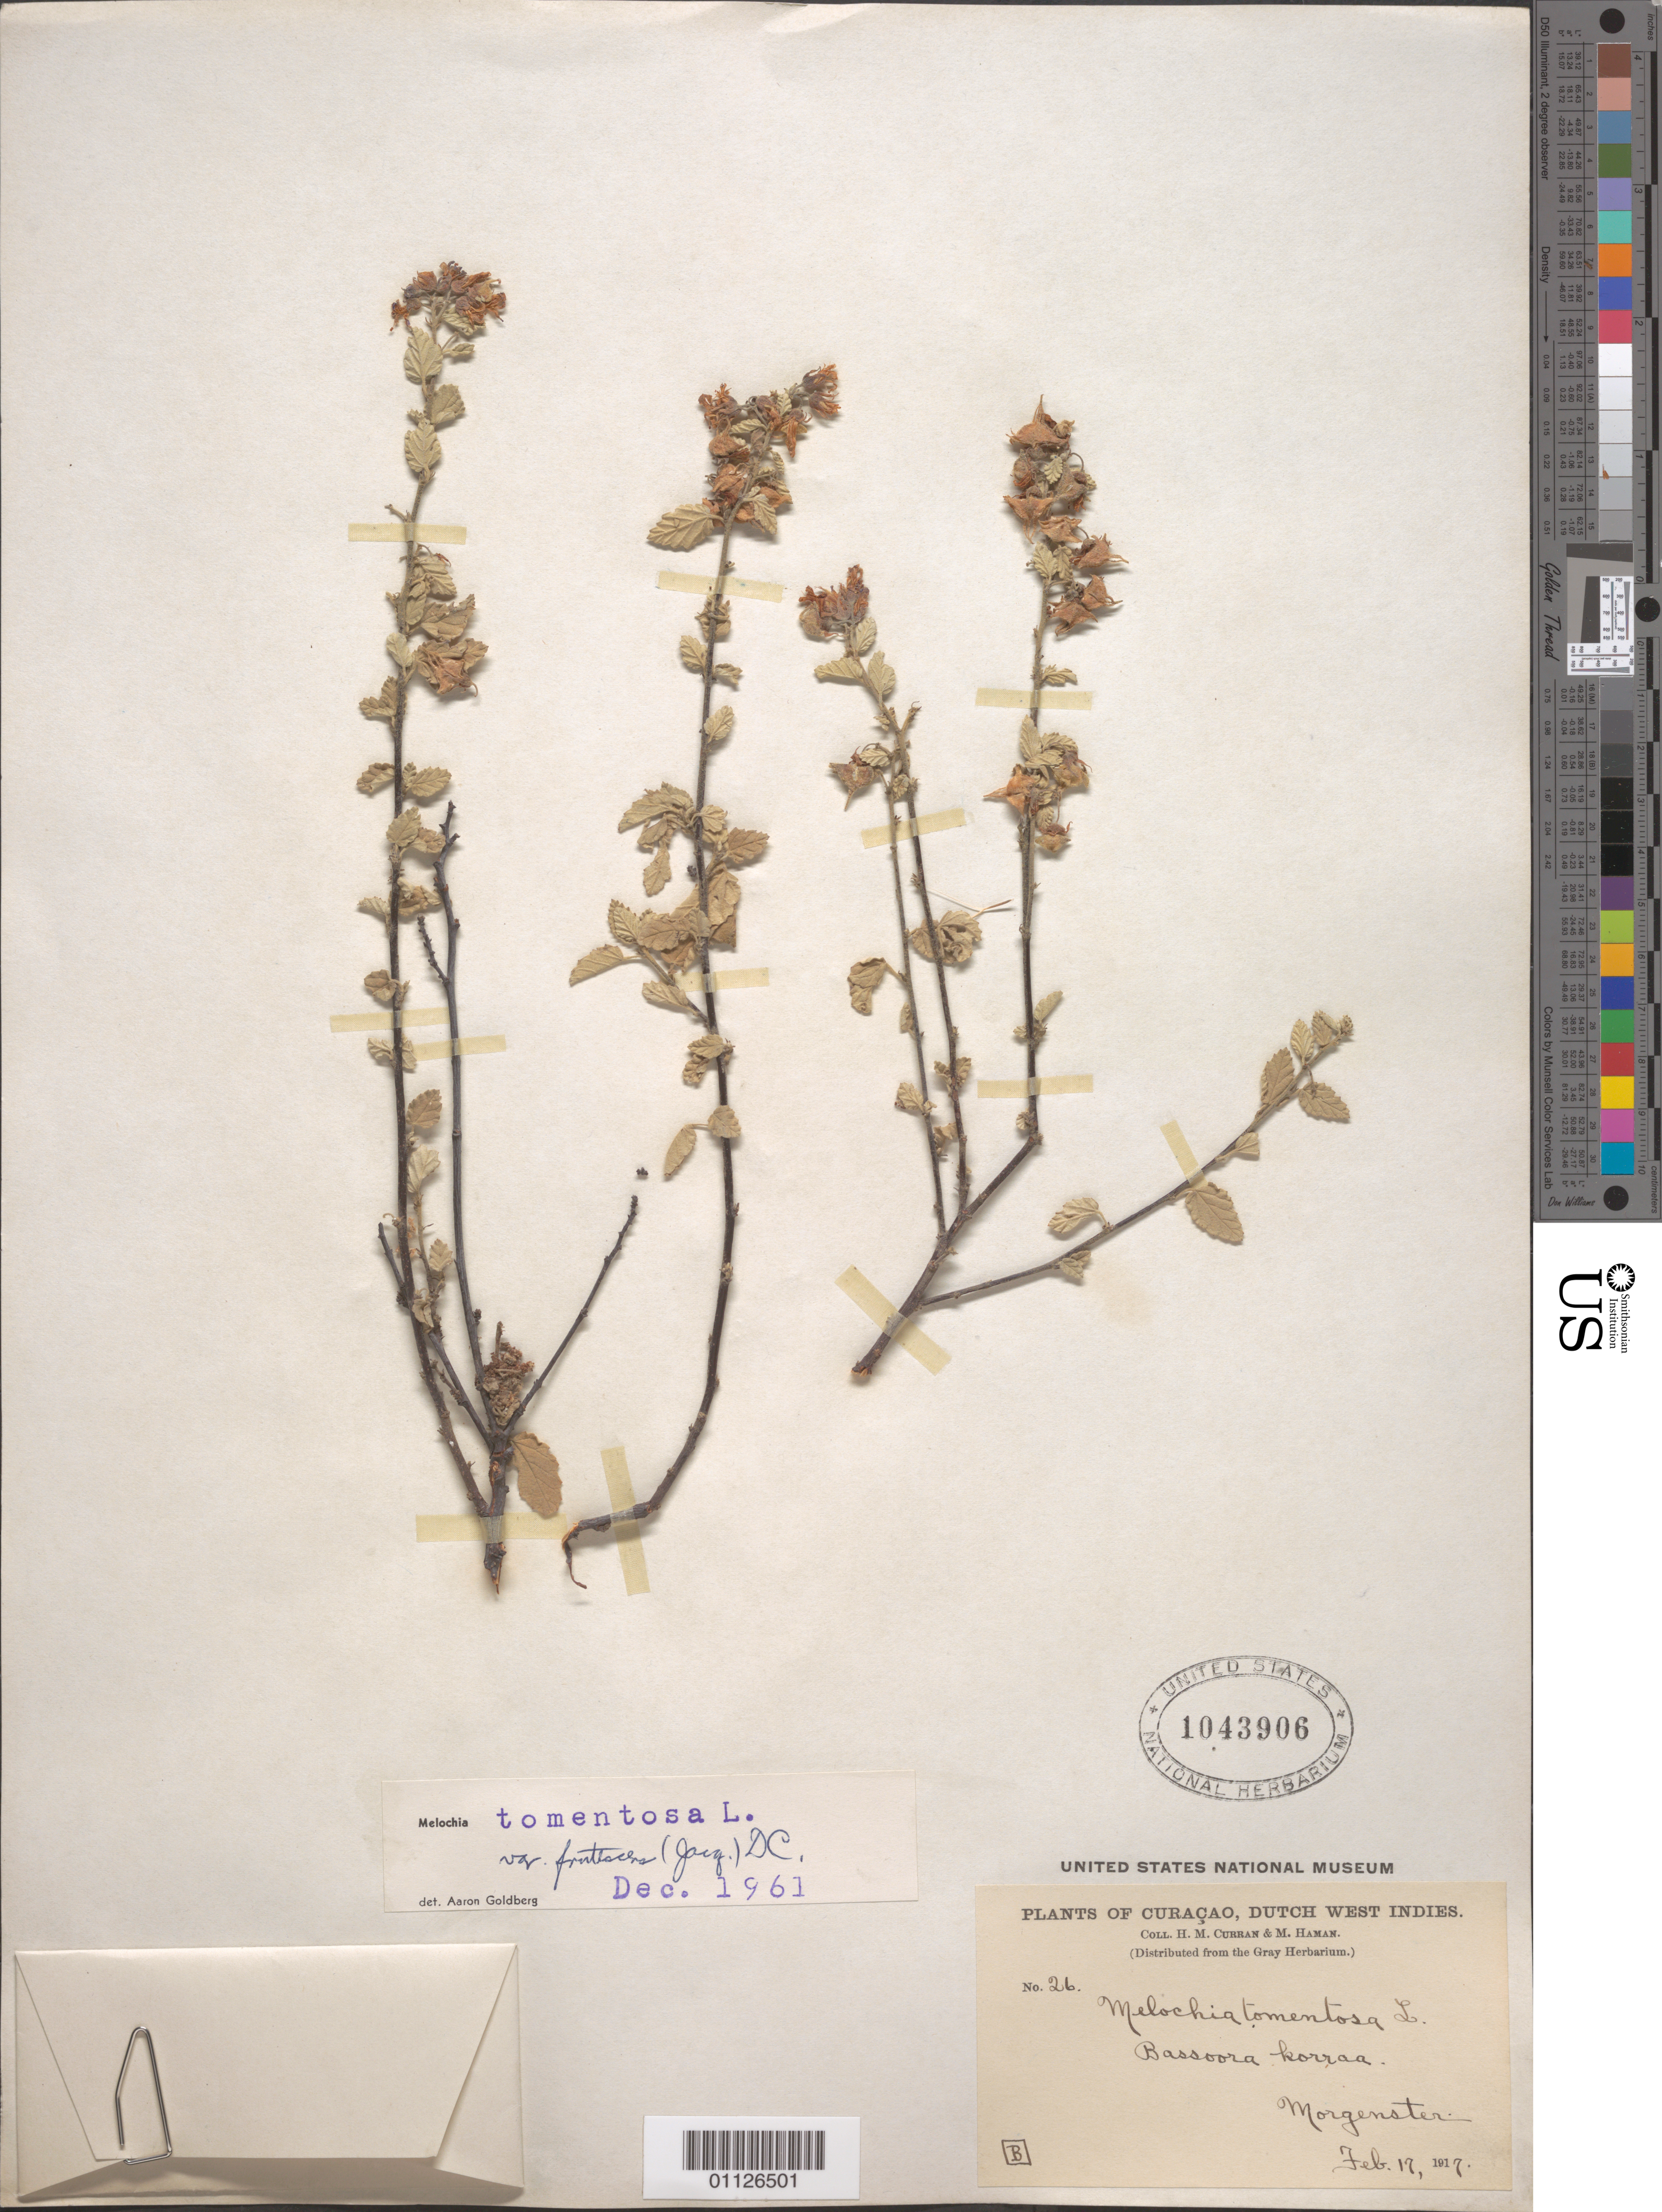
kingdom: Plantae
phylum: Tracheophyta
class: Magnoliopsida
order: Malvales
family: Malvaceae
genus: Melochia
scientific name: Melochia tomentosa var. frutescens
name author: DC.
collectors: H. M. Curran & M. Haman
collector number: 26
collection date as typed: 17 Feb 1917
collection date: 1917-02-17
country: Curaçao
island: Curaçao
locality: Morgenster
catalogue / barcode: US 1043906